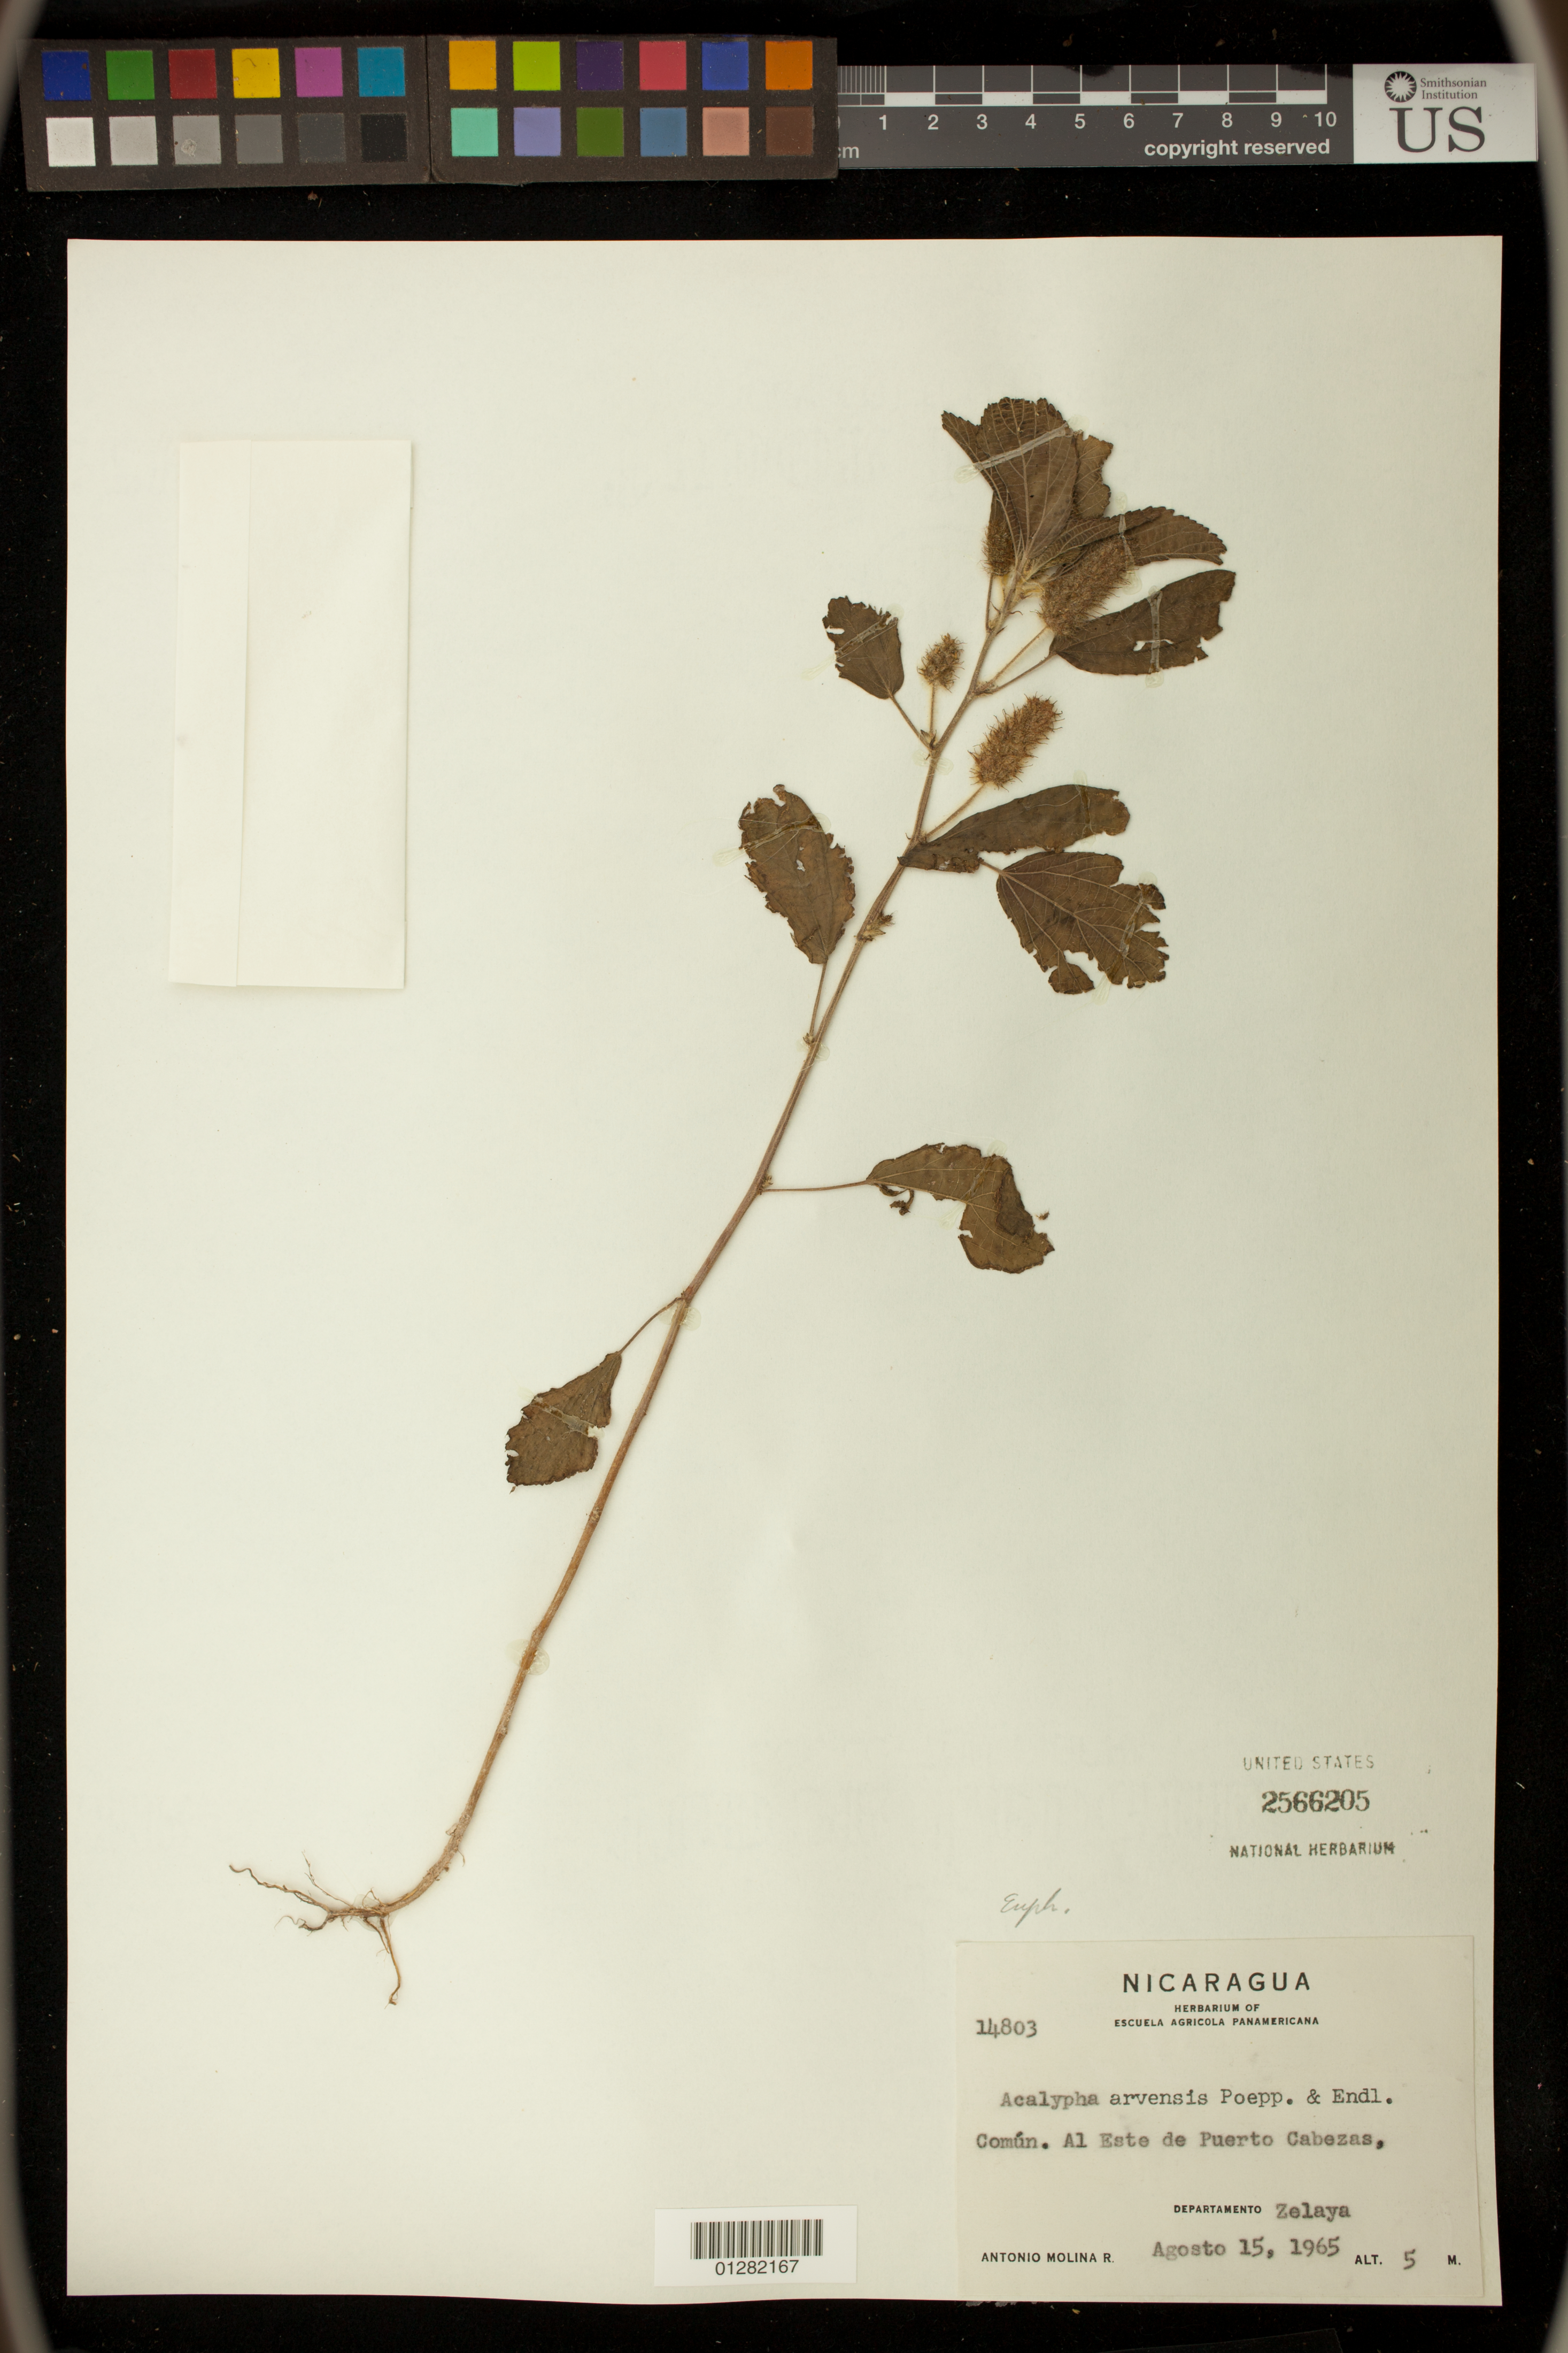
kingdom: Plantae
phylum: Tracheophyta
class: Magnoliopsida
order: Malpighiales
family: Euphorbiaceae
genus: Acalypha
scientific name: Acalypha arvensis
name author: Poepp.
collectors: A. Molina R.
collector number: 14803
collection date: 1965-08-15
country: Nicaragua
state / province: Atlántico Sur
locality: Comun. Al Este de Puerto Cabezas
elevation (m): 5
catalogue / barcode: US 2566205